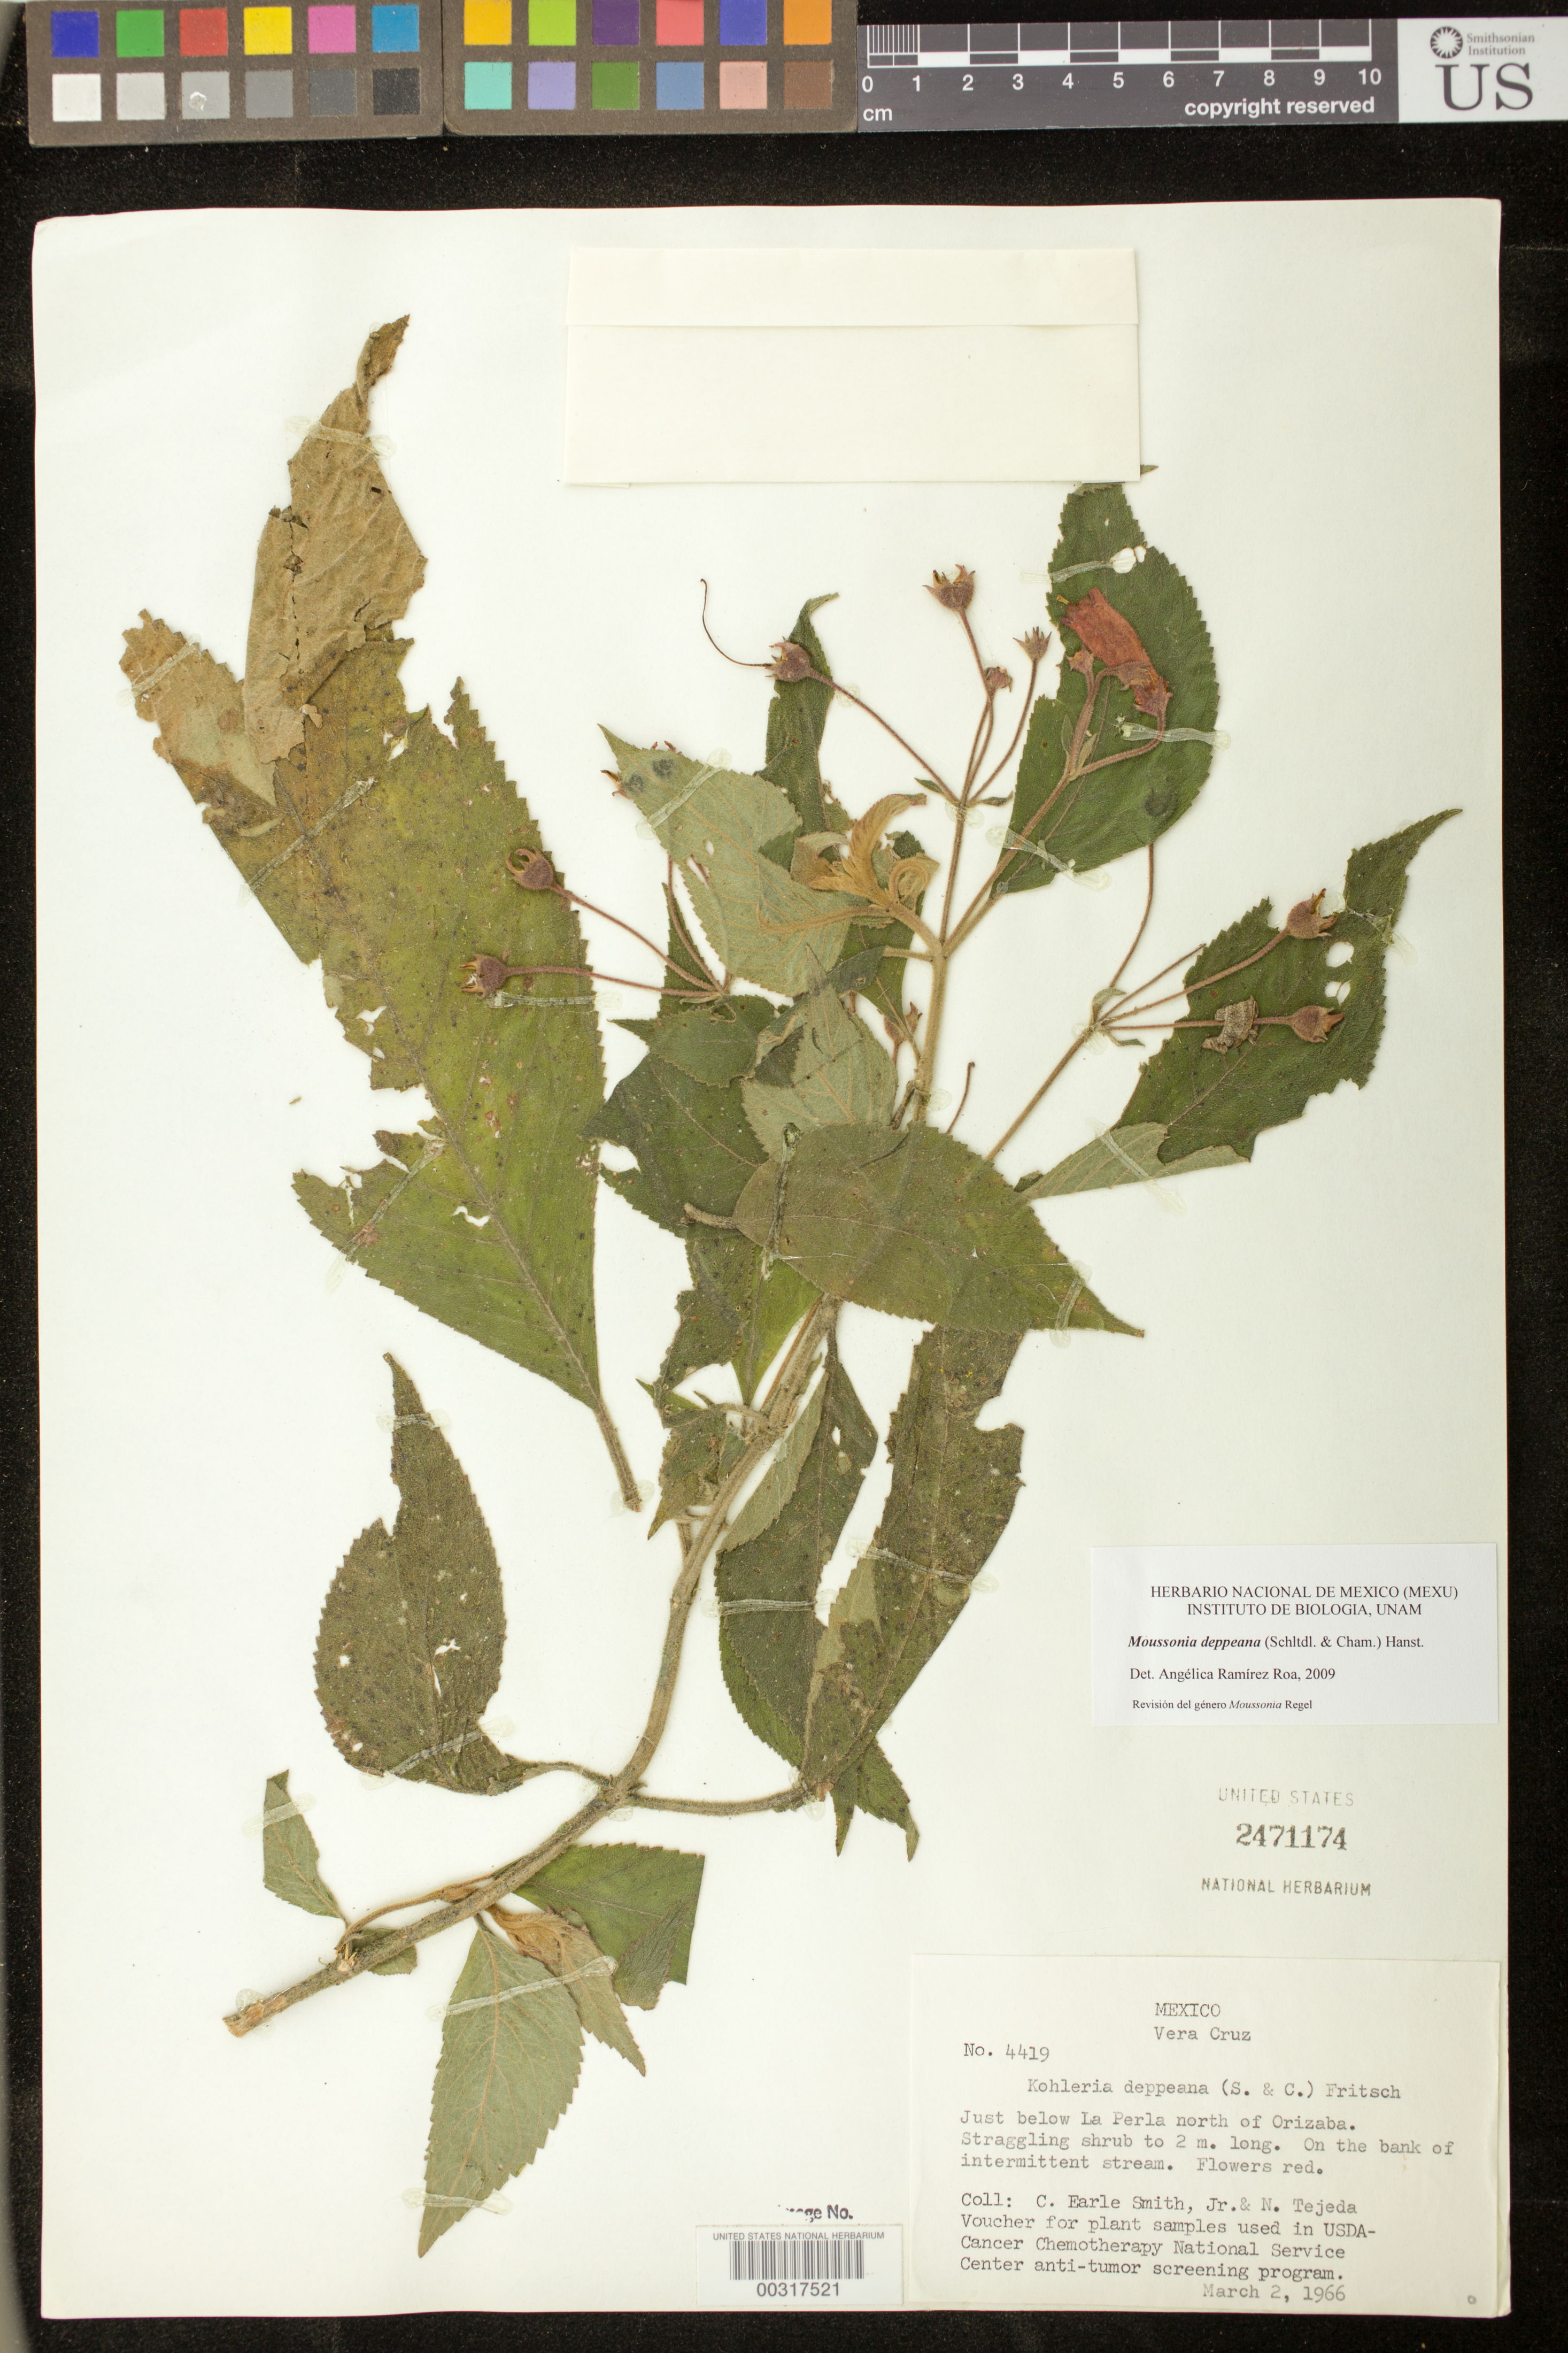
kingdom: Plantae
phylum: Tracheophyta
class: Magnoliopsida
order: Lamiales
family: Gesneriaceae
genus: Moussonia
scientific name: Moussonia deppeana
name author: (Schltdl. & Cham.) Klotzsch ex Hanst.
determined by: Ramírez-Roa, A.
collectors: C. E. Smith Jr. & N. Tejeda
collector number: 4419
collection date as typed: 02 Mar 1966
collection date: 1966-03-02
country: Mexico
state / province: Veracruz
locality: Just below La Perla N of Orizaba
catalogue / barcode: US 2471174